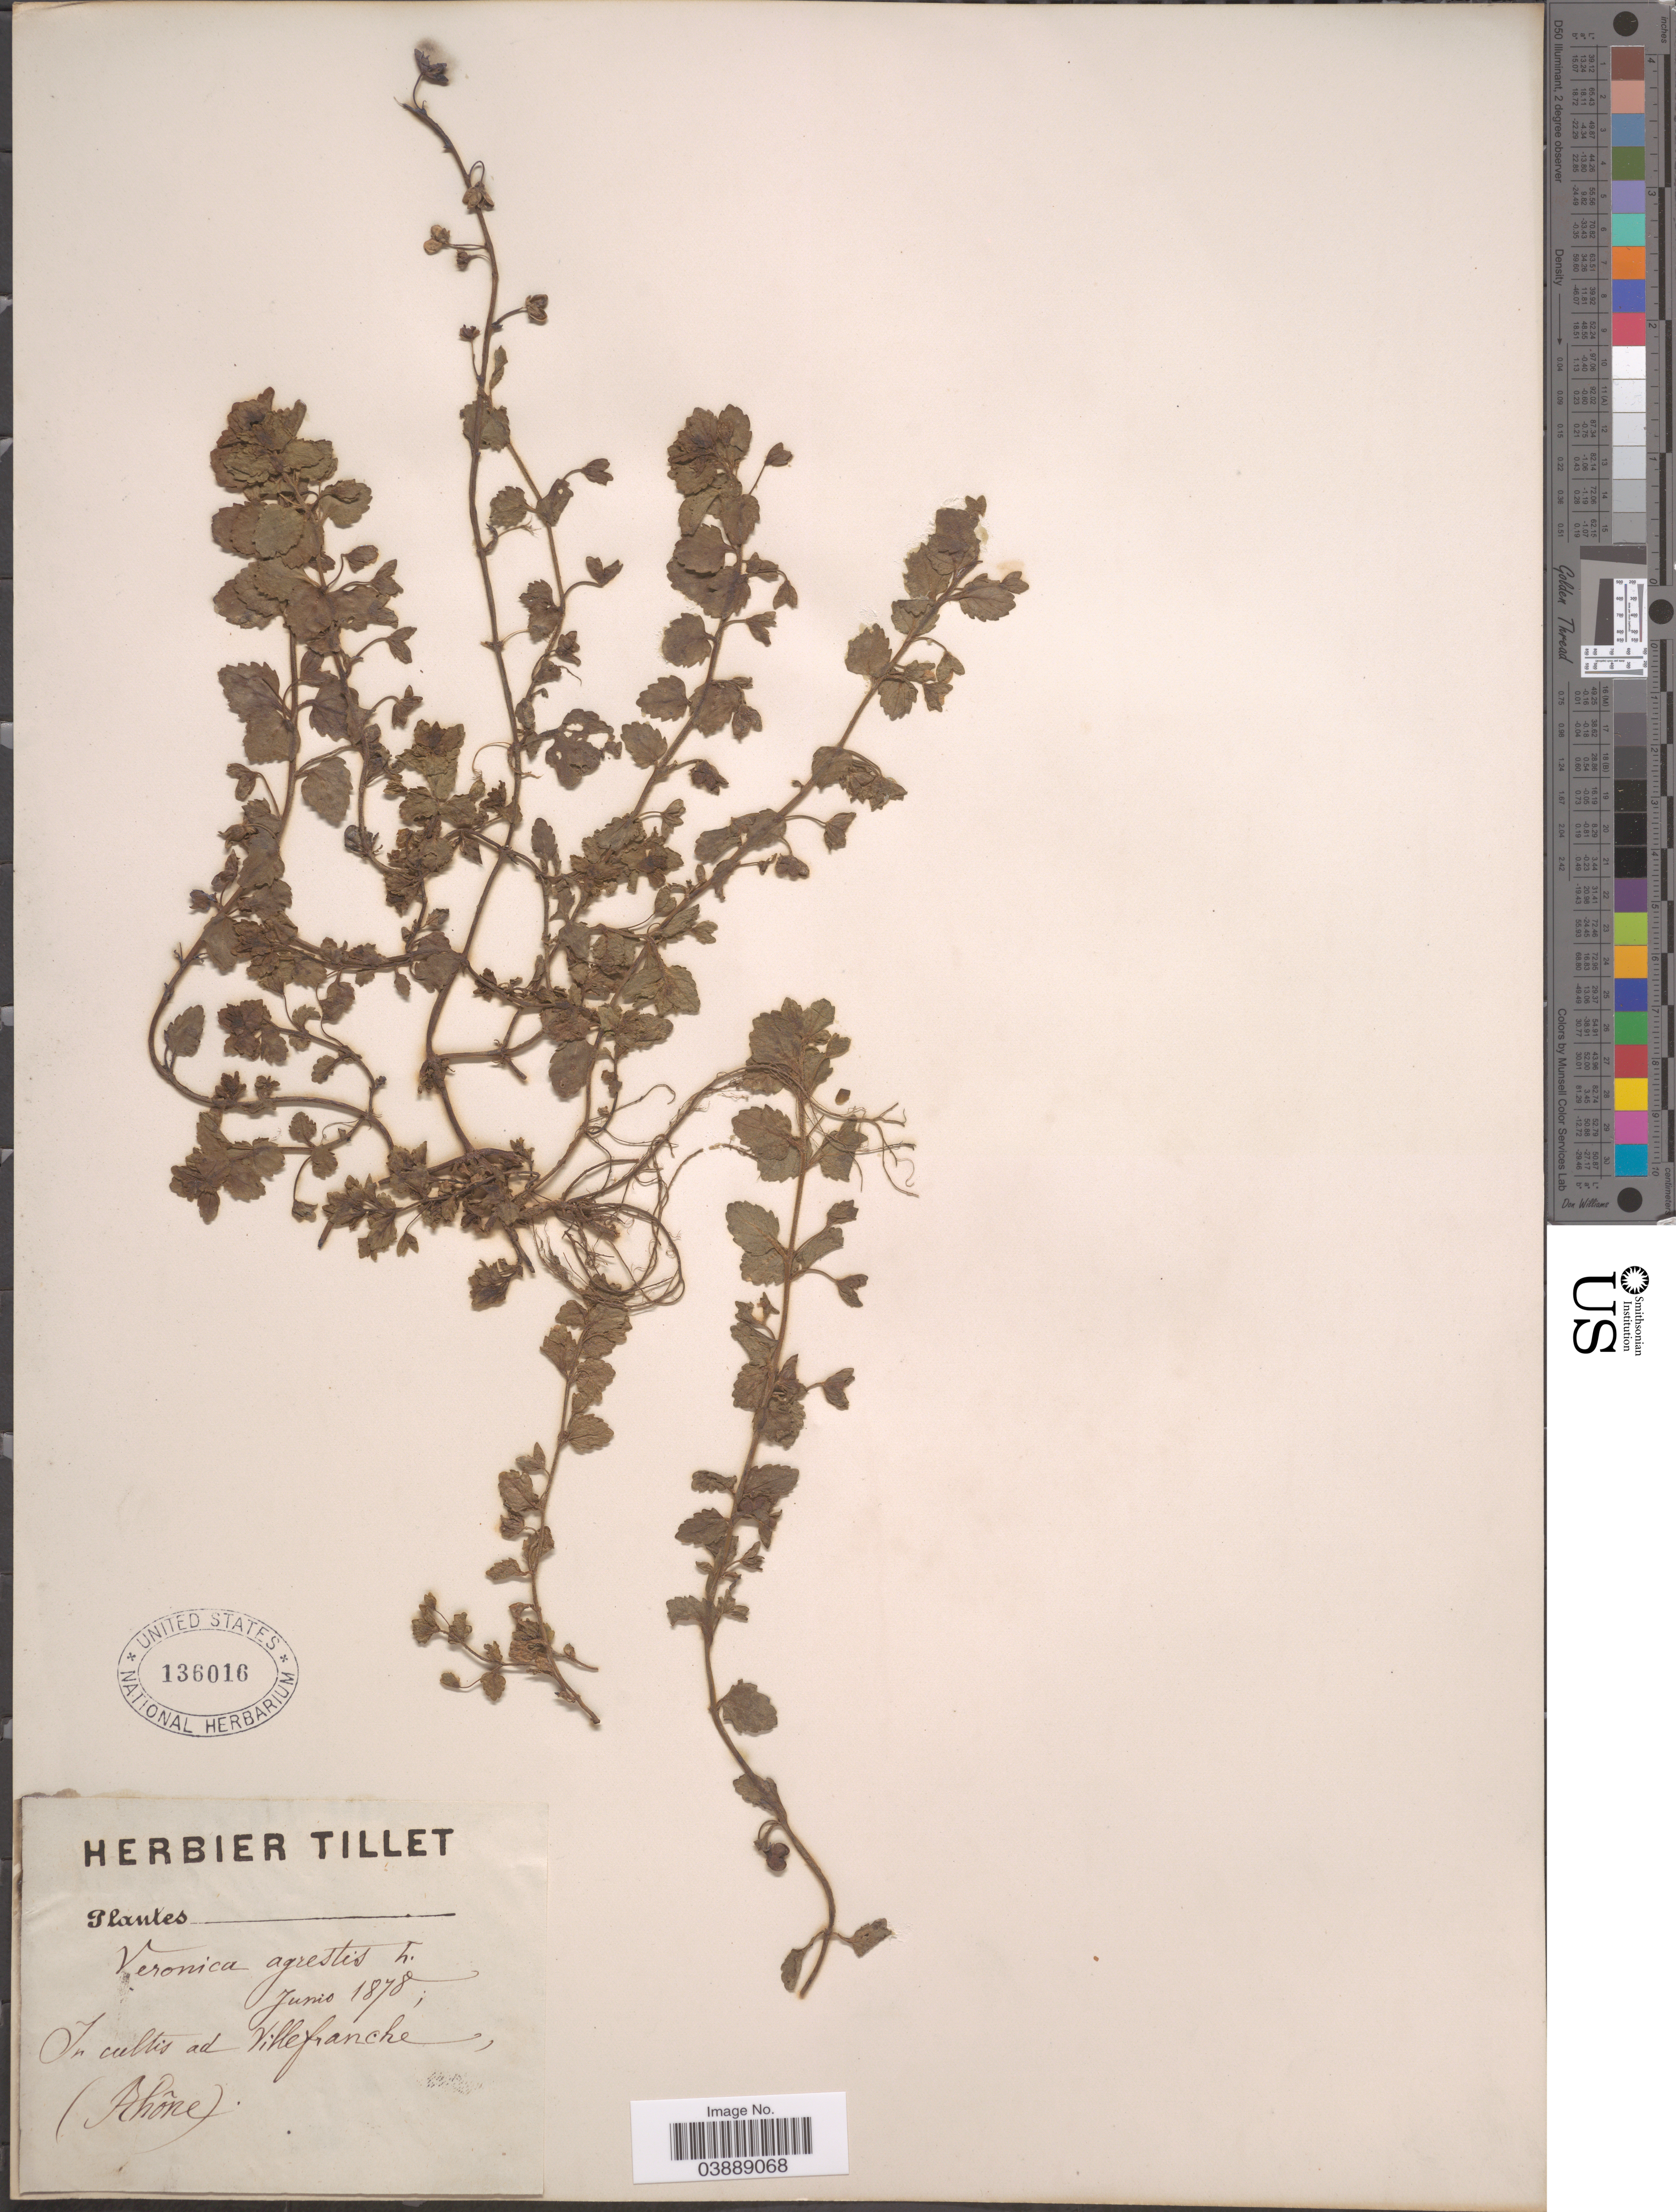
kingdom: Plantae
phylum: Tracheophyta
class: Magnoliopsida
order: Lamiales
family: Plantaginaceae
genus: Veronica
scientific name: Veronica agrestis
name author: L.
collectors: -. Tillett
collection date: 1878-06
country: France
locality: In cultis ad Villefranche, (Rhõne).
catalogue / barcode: US 136016